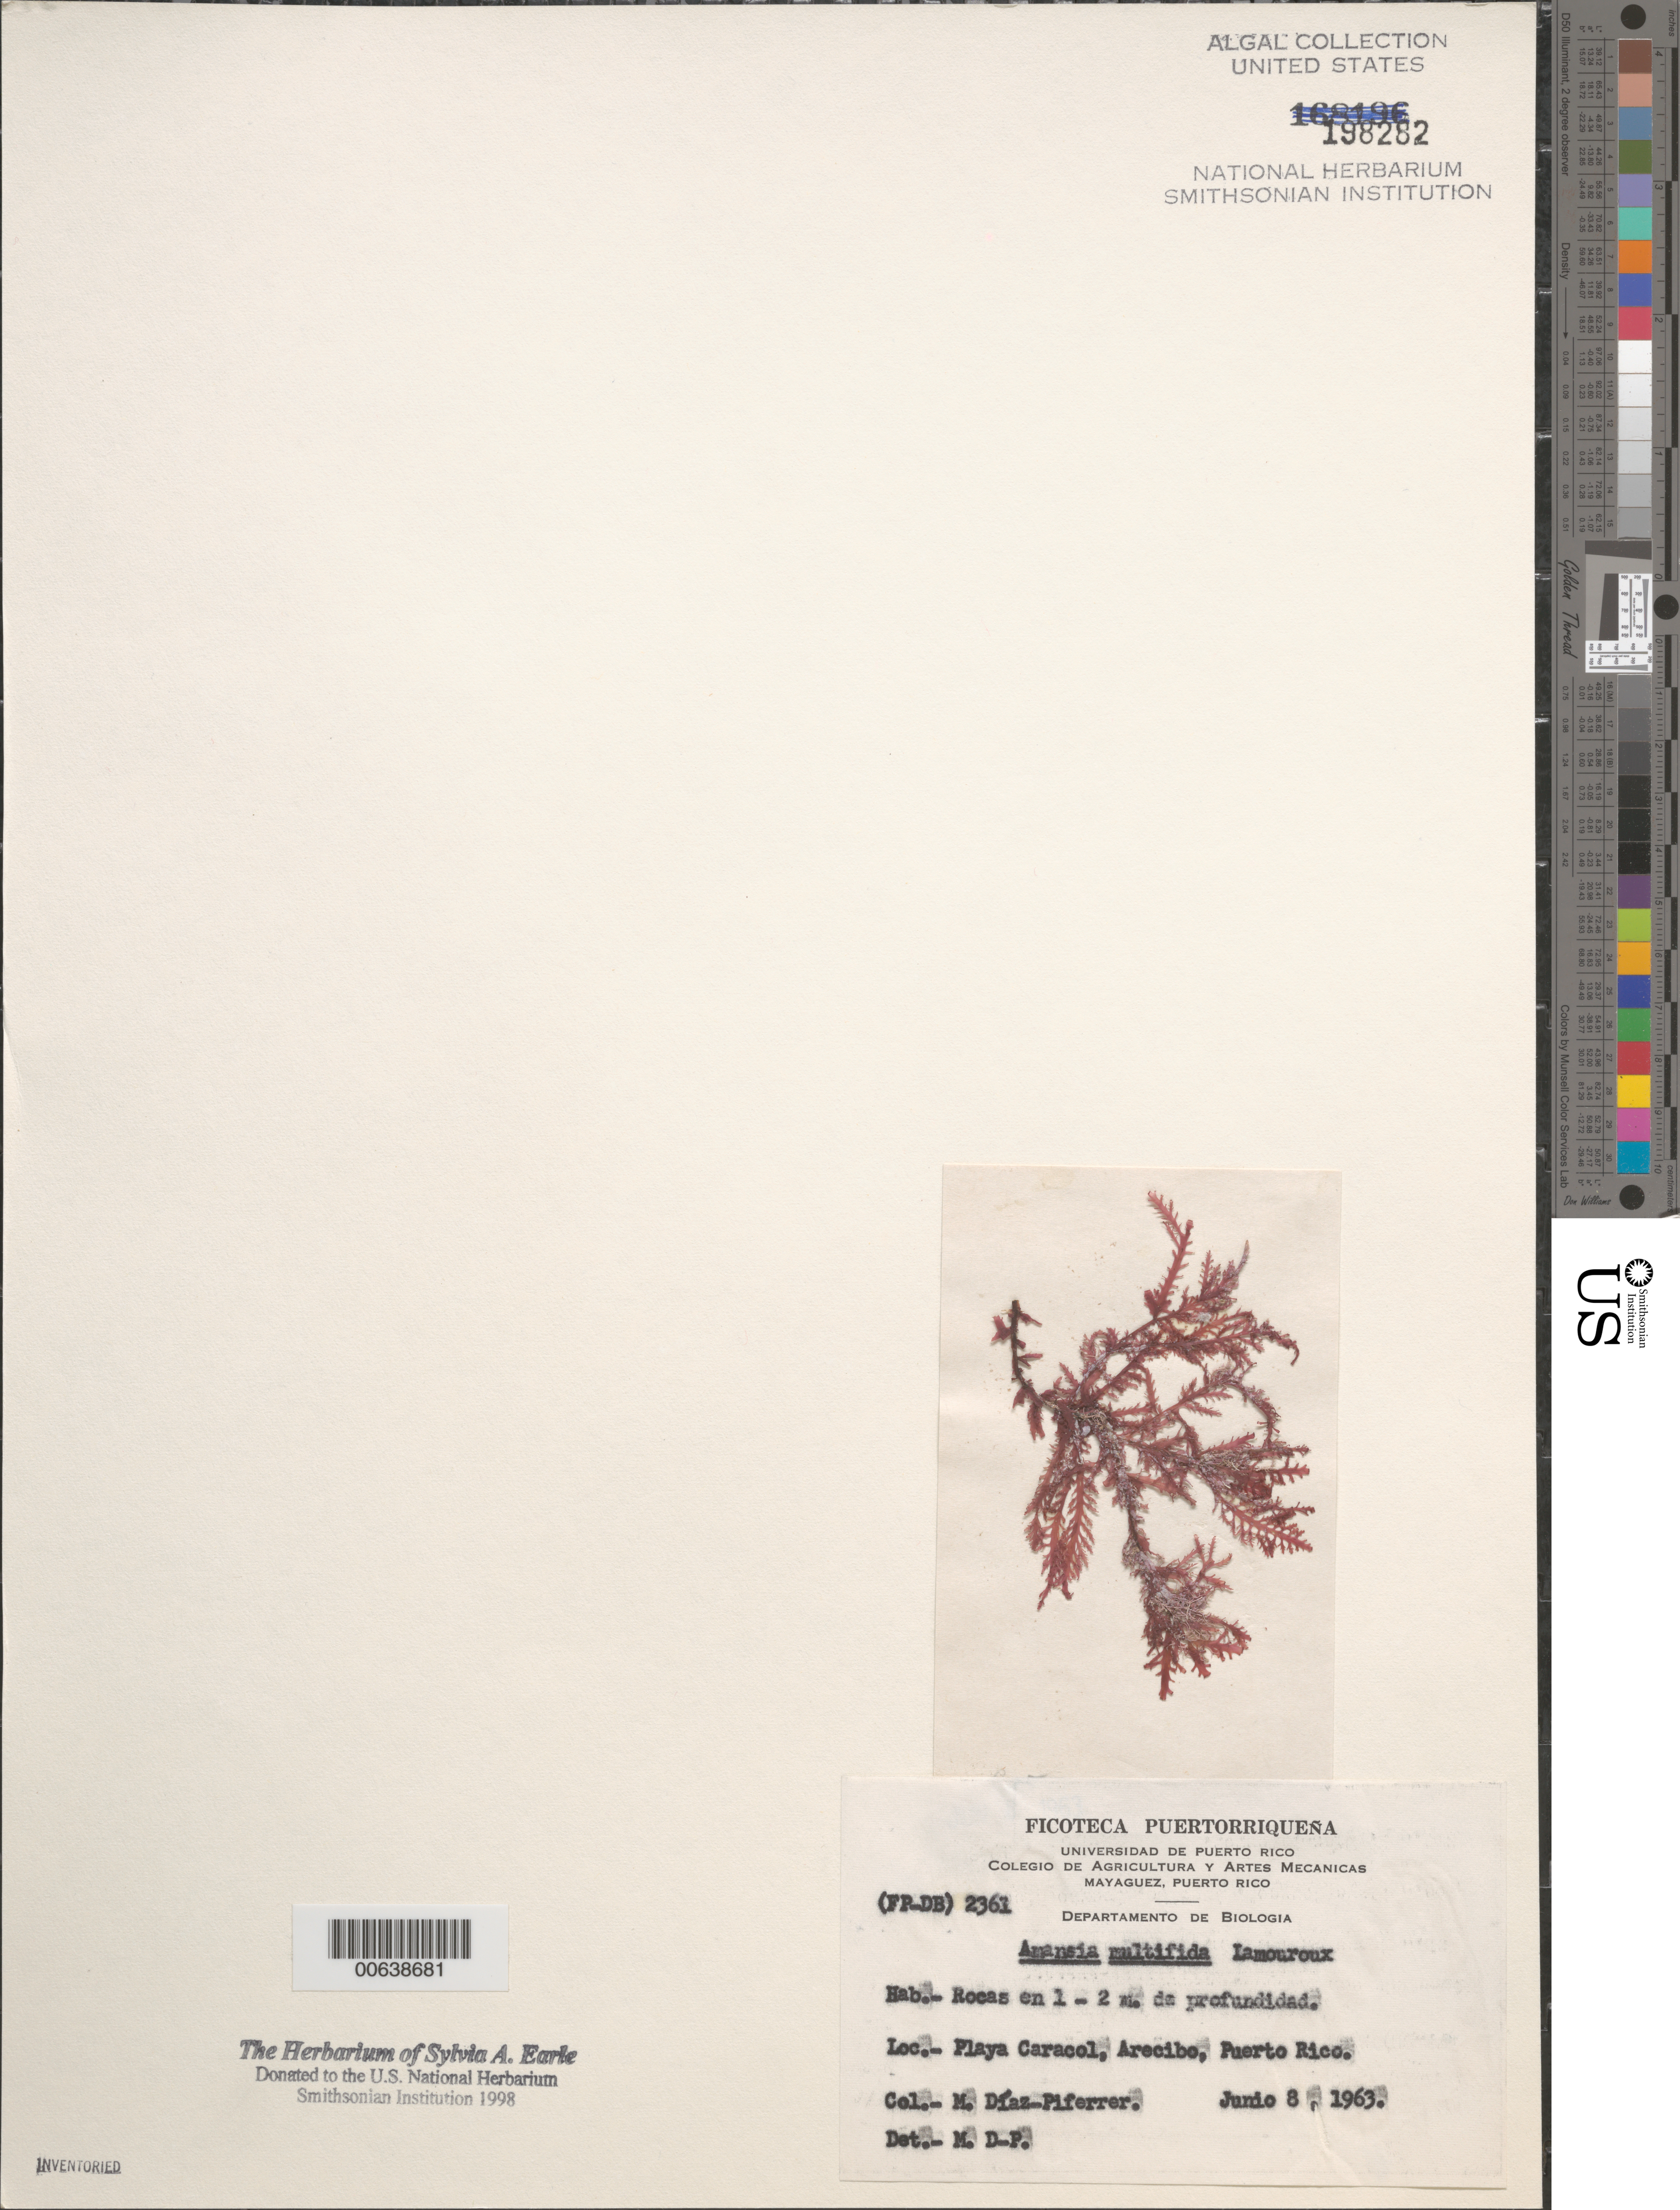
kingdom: Plantae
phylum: Rhodophyta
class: Florideophyceae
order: Ceramiales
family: Rhodomelaceae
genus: Amansia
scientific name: Amansia multifida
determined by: Diaz-Piferrer, M.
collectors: M. Diaz-Piferrer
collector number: (fp-db) 2361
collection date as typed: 08 Jun 1963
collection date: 1963-06-08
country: Puerto Rico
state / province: Arecibo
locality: Playa Caracol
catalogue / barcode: US 198282